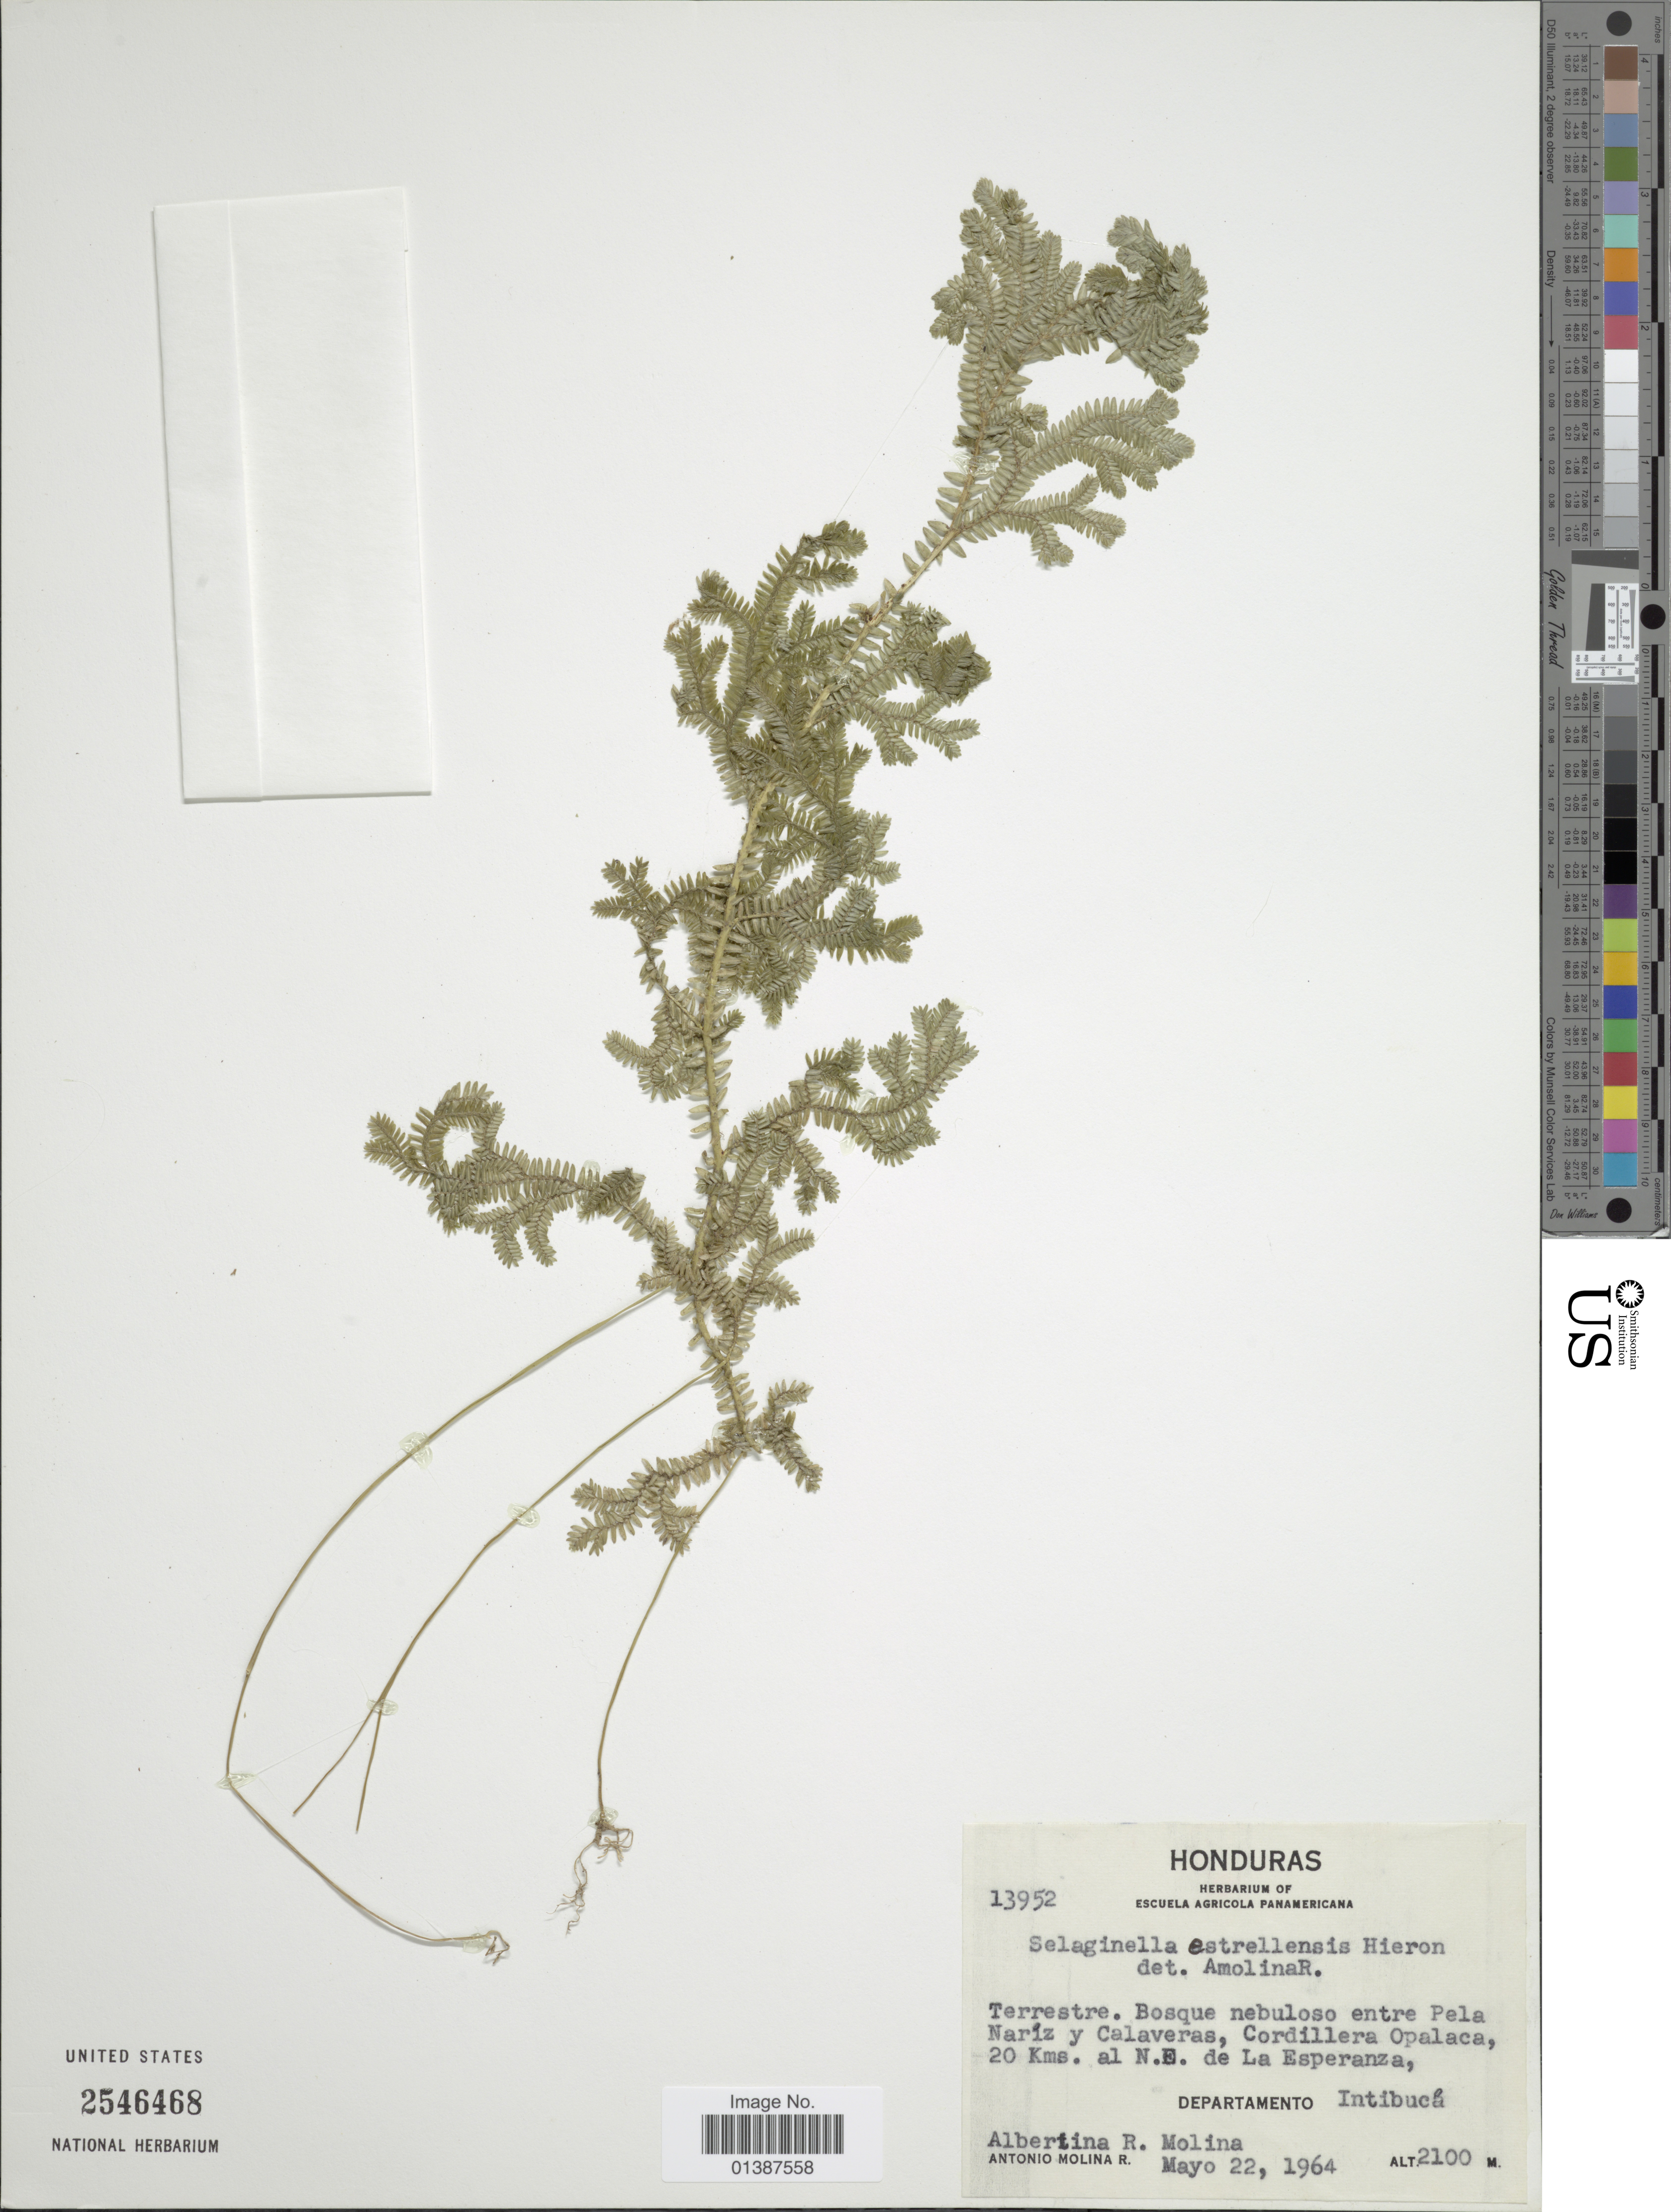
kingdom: Plantae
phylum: Tracheophyta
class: Lycopodiopsida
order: Selaginellales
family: Selaginellaceae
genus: Selaginella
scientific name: Selaginella estrellensis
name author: Hieron.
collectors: A. R. Molina & A. Molina R.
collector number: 13952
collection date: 1964-05-22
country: Honduras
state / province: Intibuca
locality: Terrestre, Bosque nebuloso entre Pela Naríz y Calaveras, Cordillera Opalaca, 20 Kms. al N.E. de La Esperanza, Departamento Intibucá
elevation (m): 2100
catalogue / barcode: US 2546468